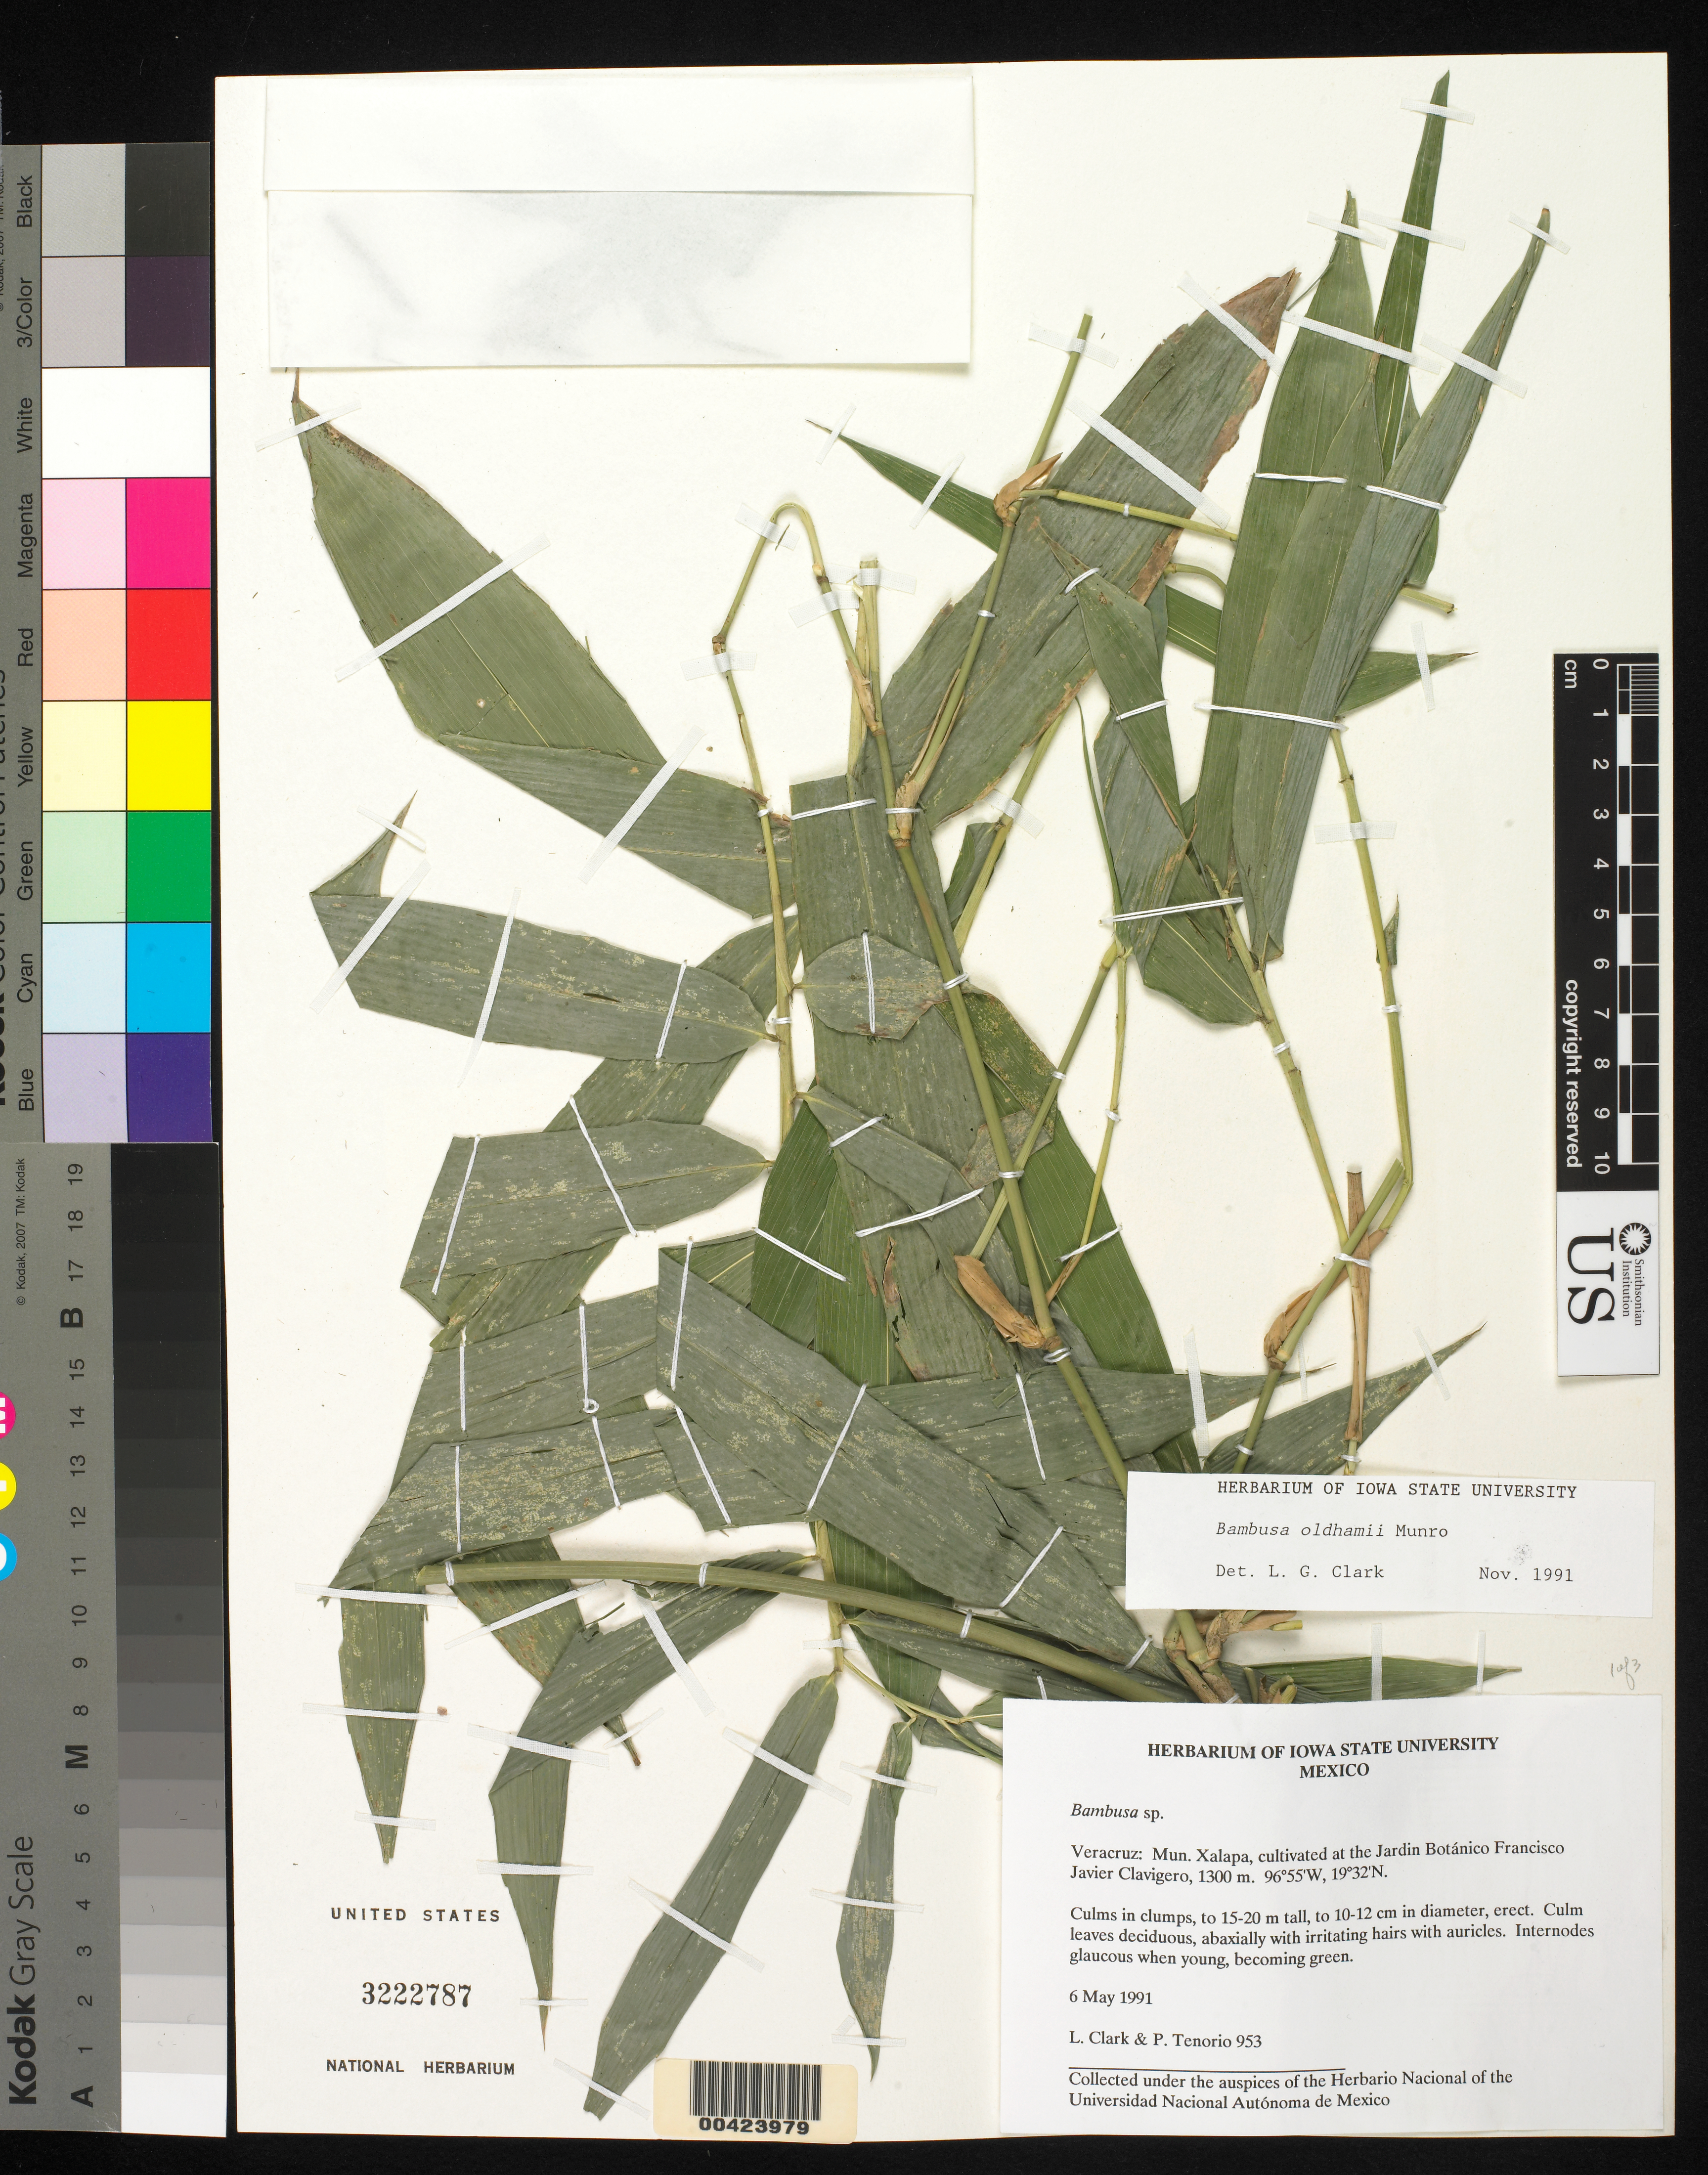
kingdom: Plantae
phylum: Tracheophyta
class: Liliopsida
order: Poales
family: Poaceae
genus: Bambusa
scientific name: Bambusa oldhamii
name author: Munro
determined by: Clark, Lynn G., (ISC), Iowa State University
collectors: L. G. Clark & P. Tenorio L.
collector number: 953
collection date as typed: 06 May 1991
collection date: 1991-05-06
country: Mexico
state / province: Veracruz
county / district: Xalapa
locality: Cult at Jardin Botanico Francisco Javier Clavigero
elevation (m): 1300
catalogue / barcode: US 3222787